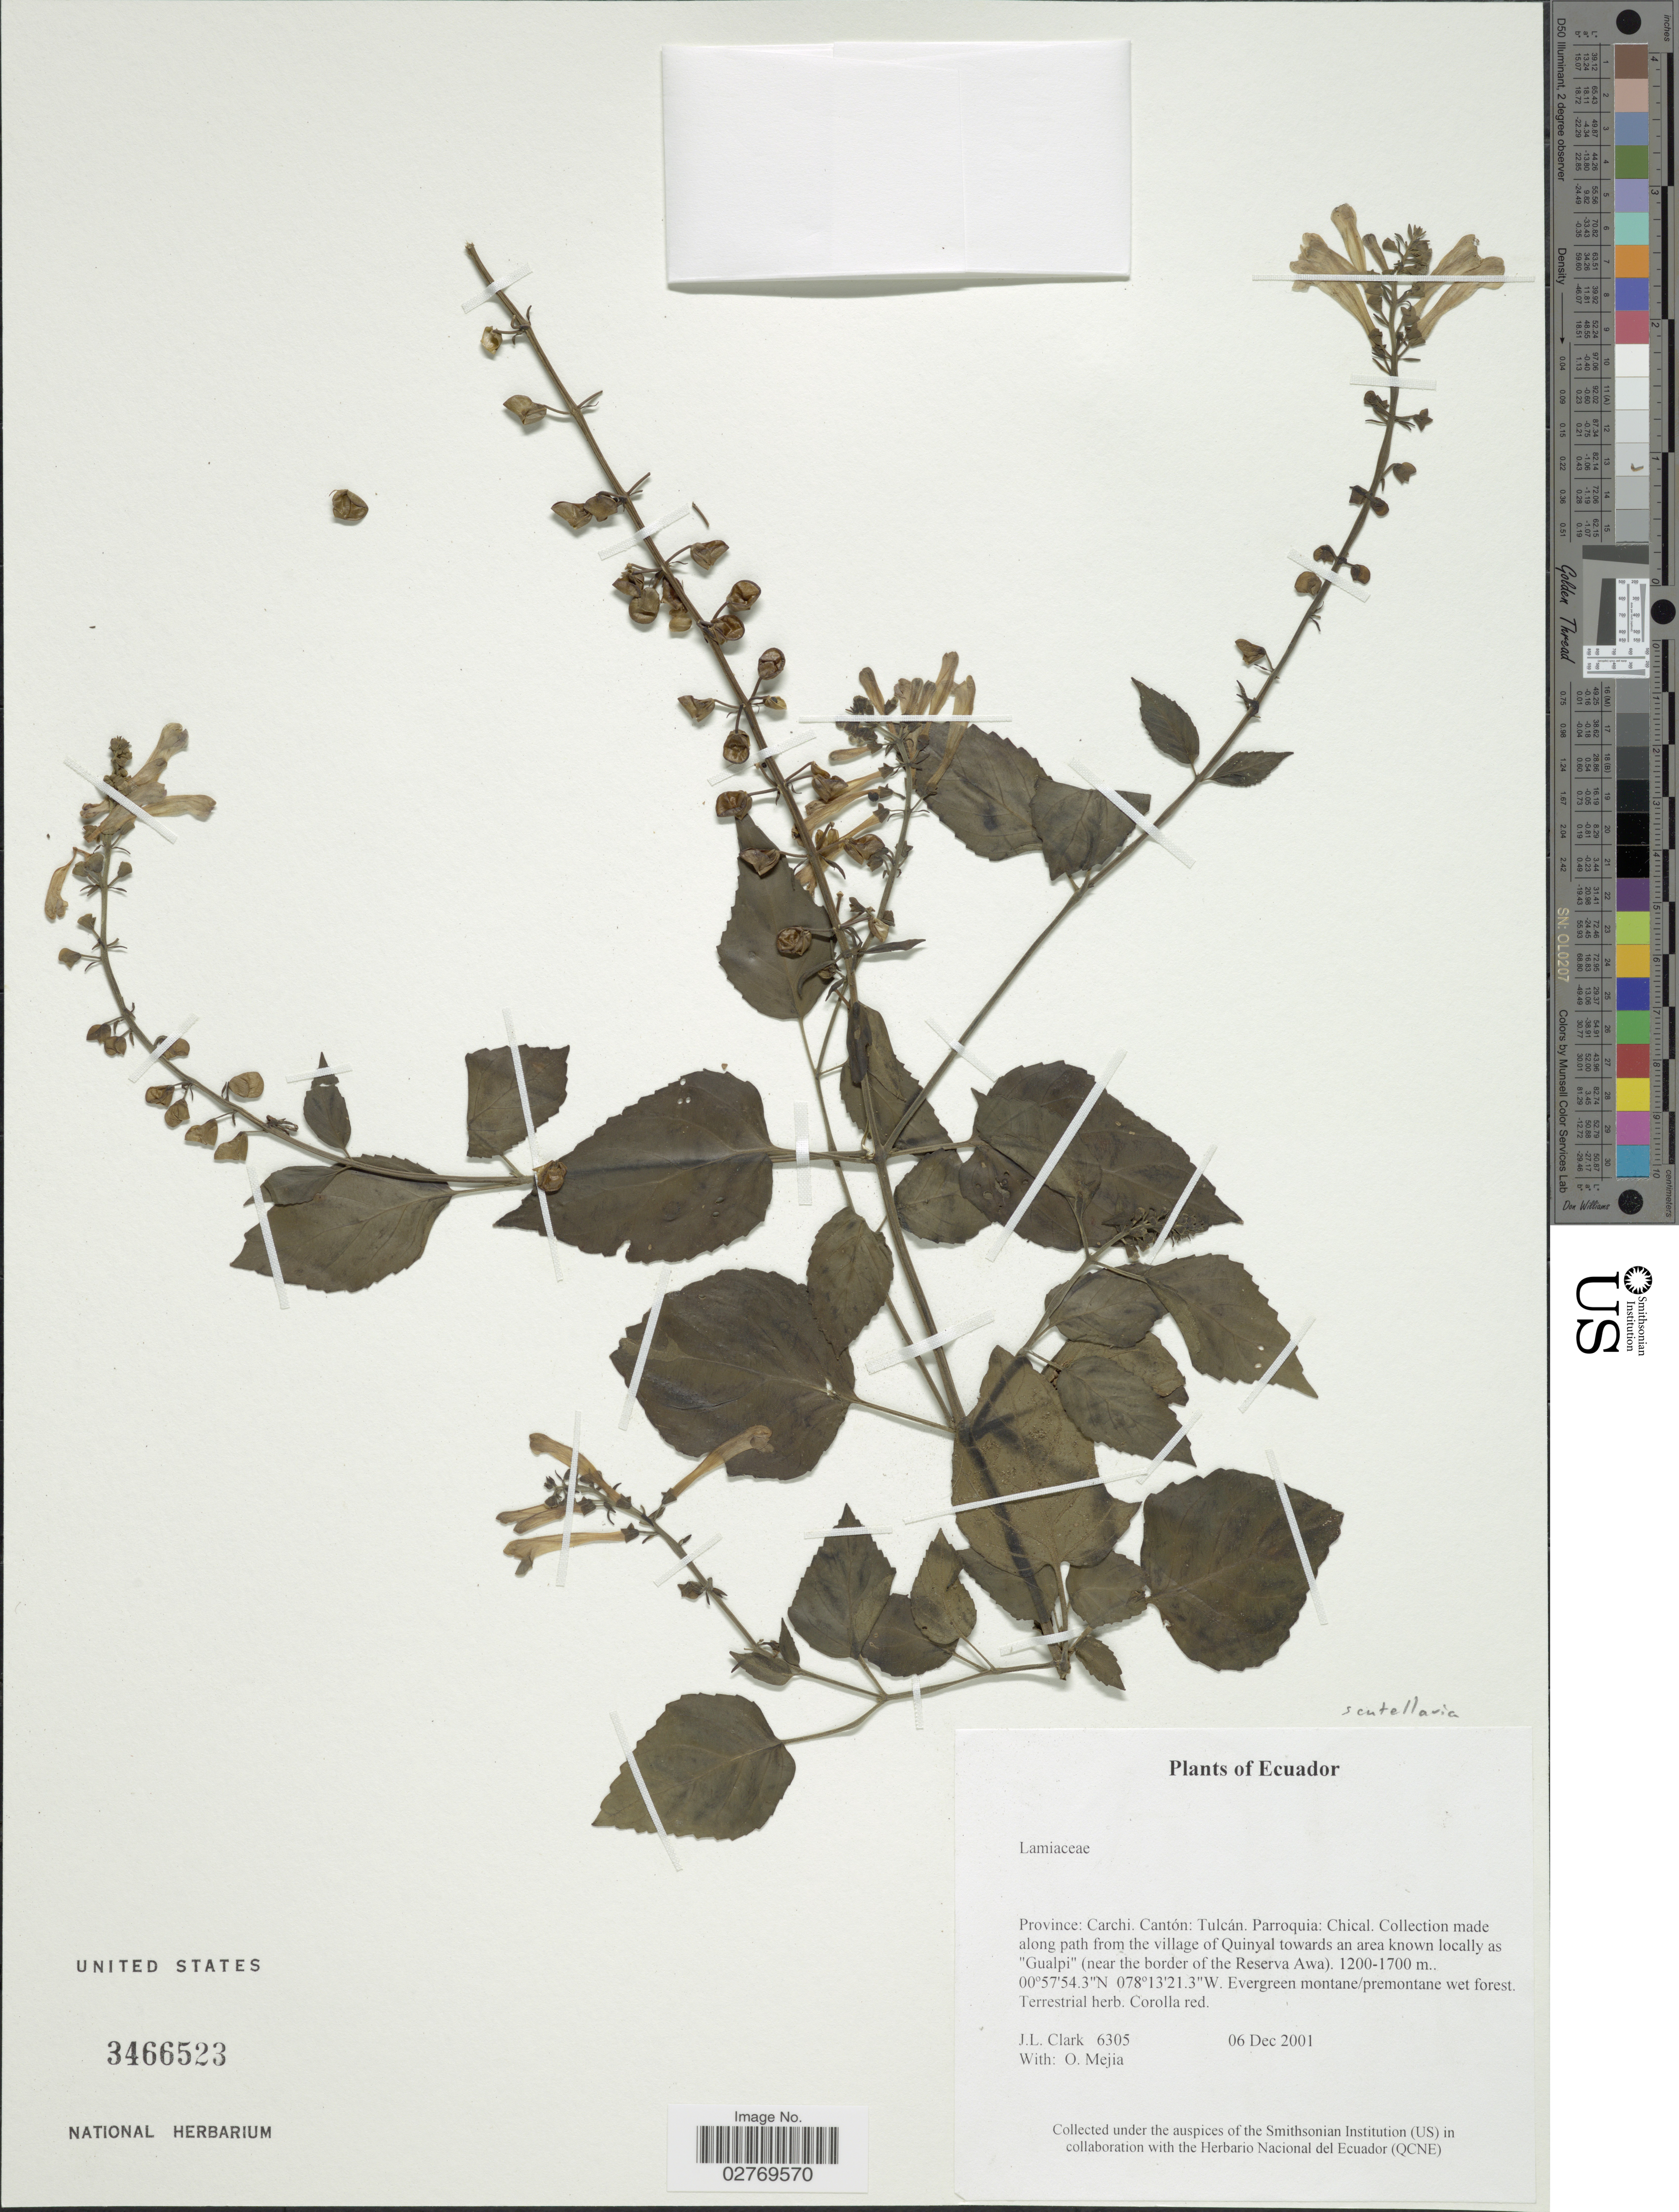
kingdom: Plantae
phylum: Tracheophyta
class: Magnoliopsida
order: Lamiales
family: Lamiaceae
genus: Scutellaria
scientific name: Scutellaria sp.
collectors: J. L. Clark & O. Mejia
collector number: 6305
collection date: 2001-12-06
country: Ecuador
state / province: Carchi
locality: Cantón: Tulcán. Parroquia: Chical. Collection made along path from the village of Quinyal towards an area known locally as "Gualpi" (near the border of the Reserva Awa).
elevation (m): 1200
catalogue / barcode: US 3466523